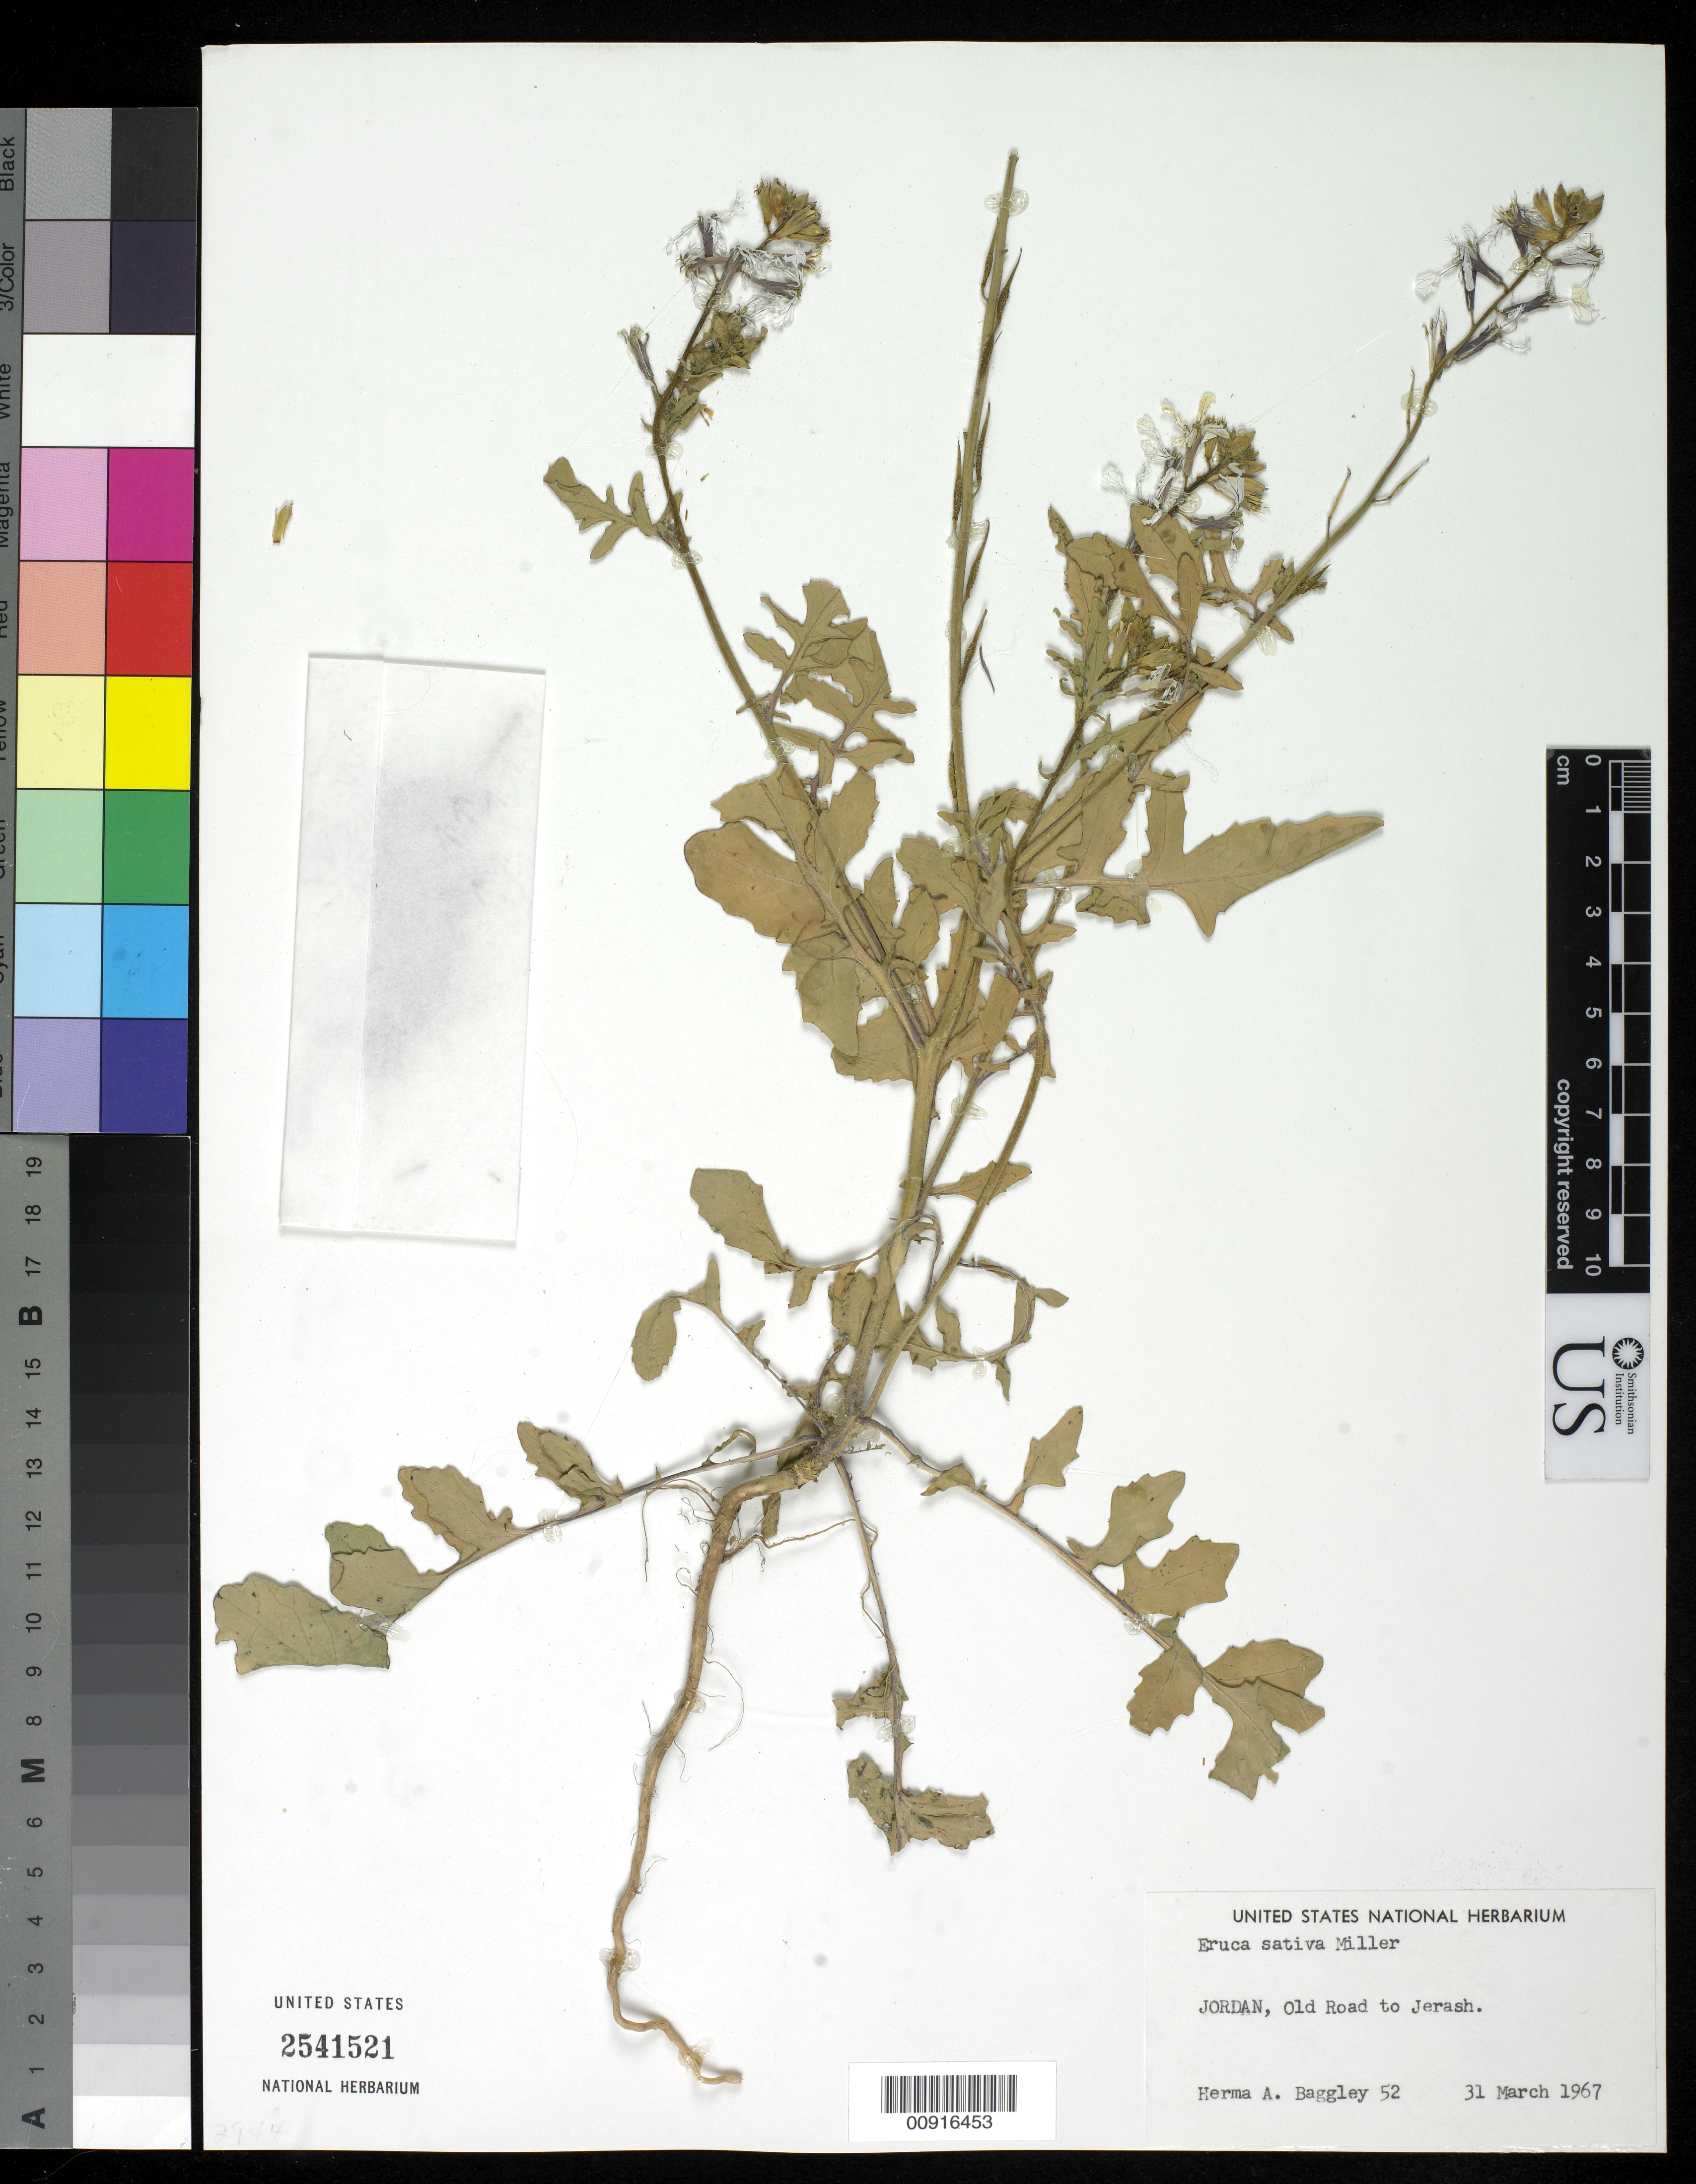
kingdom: Plantae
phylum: Tracheophyta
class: Magnoliopsida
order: Brassicales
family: Brassicaceae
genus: Eruca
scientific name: Eruca sativa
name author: Mill.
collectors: H. Baggley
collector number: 52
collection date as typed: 31 Mar 1967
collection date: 1967-03-31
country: Jordan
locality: Old road to Jerash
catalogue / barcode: US 2541521